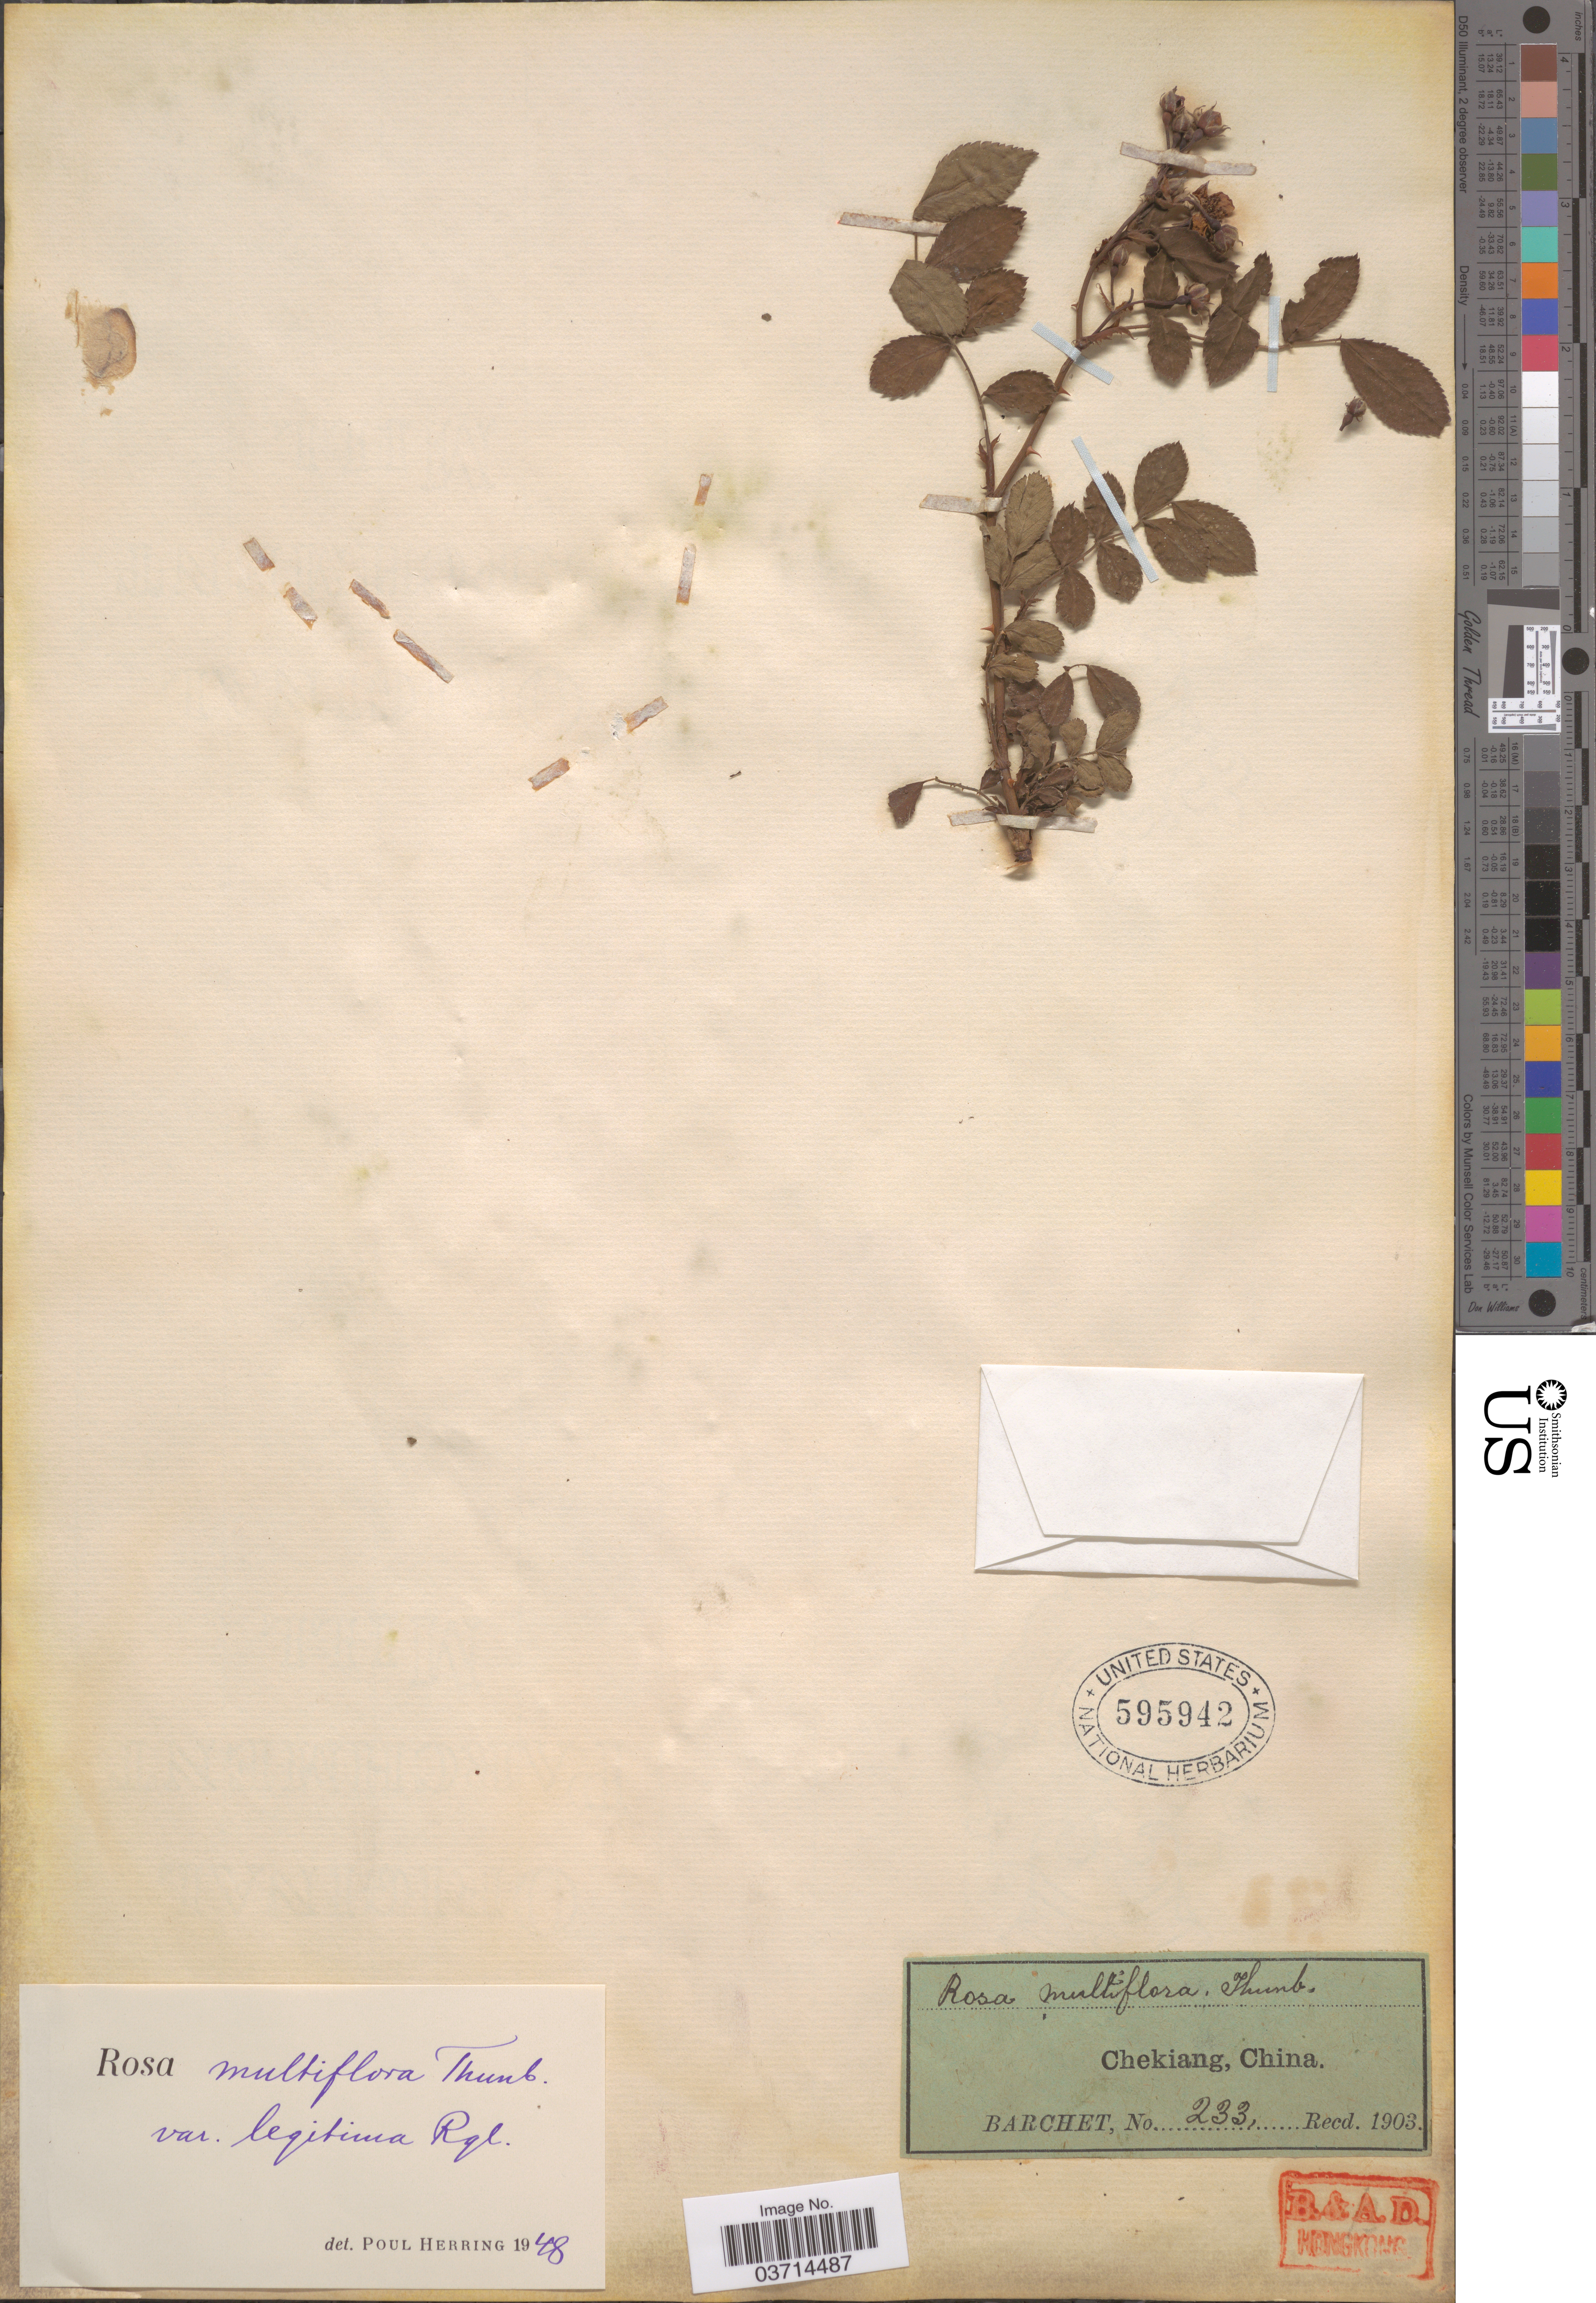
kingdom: Plantae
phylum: Tracheophyta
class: Magnoliopsida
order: Rosales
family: Rosaceae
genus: Rosa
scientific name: Rosa multiflora var. legitima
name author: Regel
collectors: Barchet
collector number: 233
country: China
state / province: Zhejiang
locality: Chekiang.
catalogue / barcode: US 595942